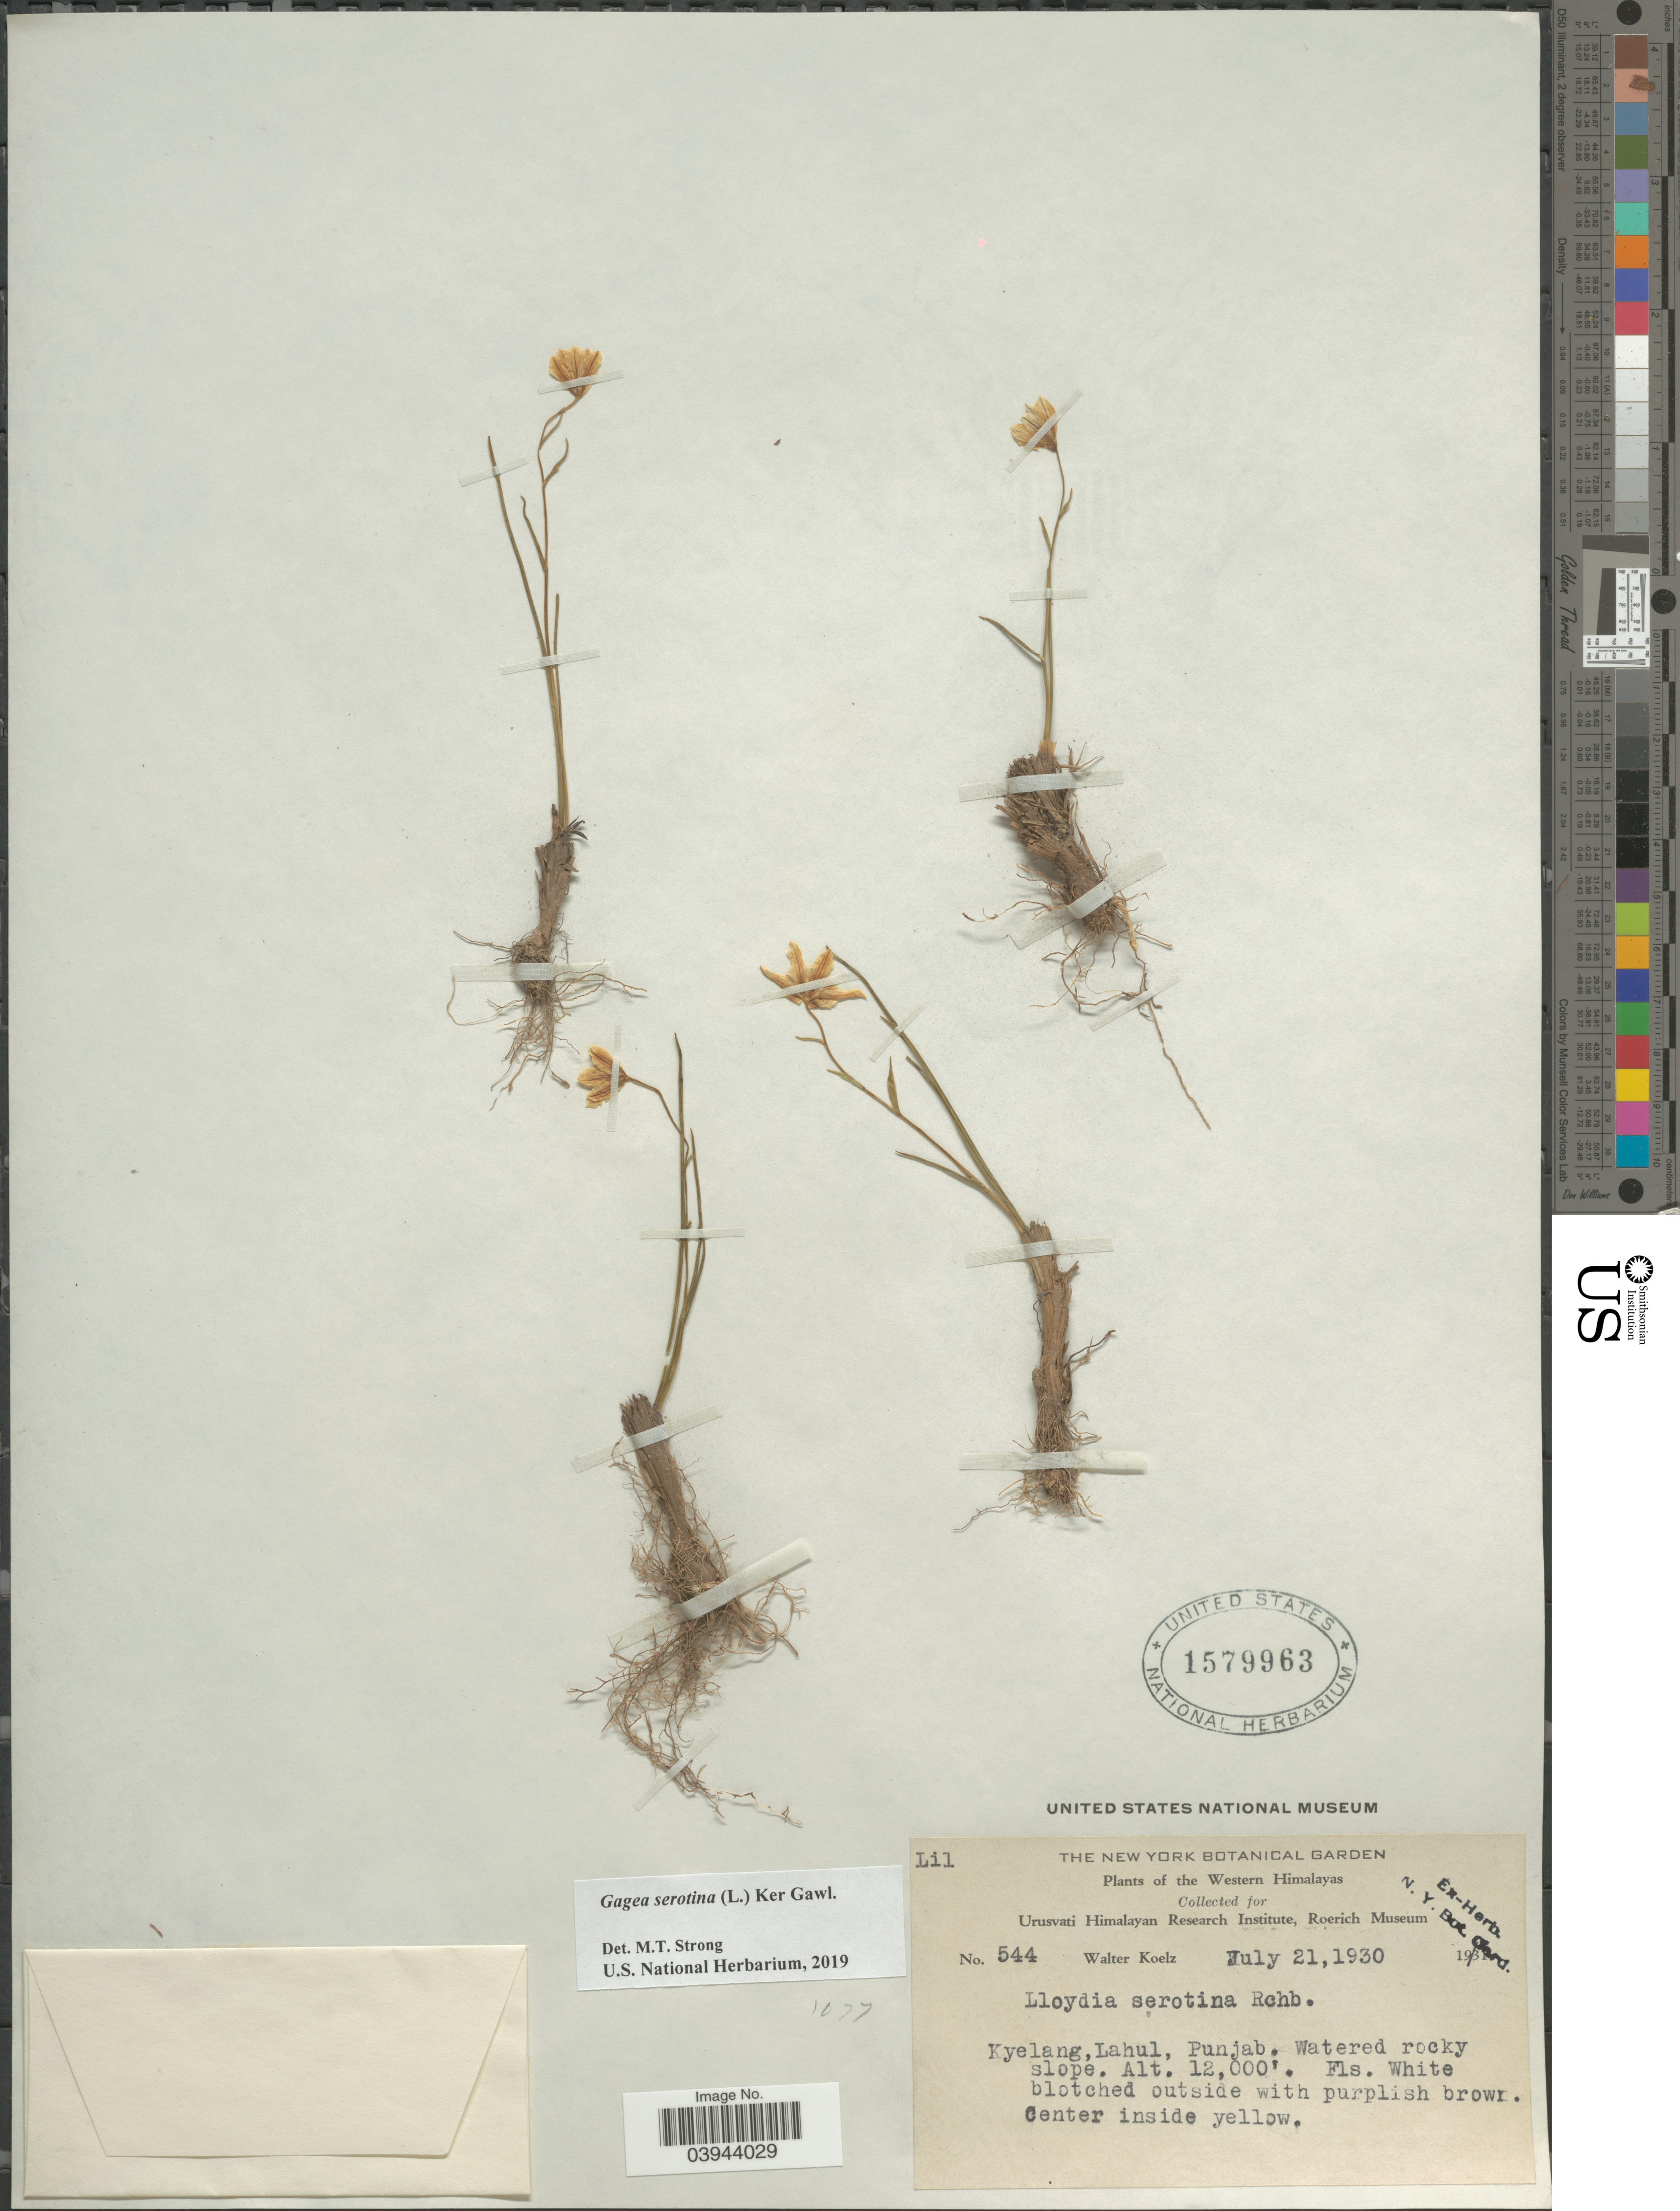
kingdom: Plantae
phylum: Tracheophyta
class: Liliopsida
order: Liliales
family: Liliaceae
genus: Gagea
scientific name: Gagea serotina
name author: (L.) Ker Gawl.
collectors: W. N. Koelz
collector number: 544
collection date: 1930-07-21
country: India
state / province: Himachal Pradesh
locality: The Western Himalayas. Kyelang, Lahul.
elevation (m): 3658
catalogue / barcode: US 1579963